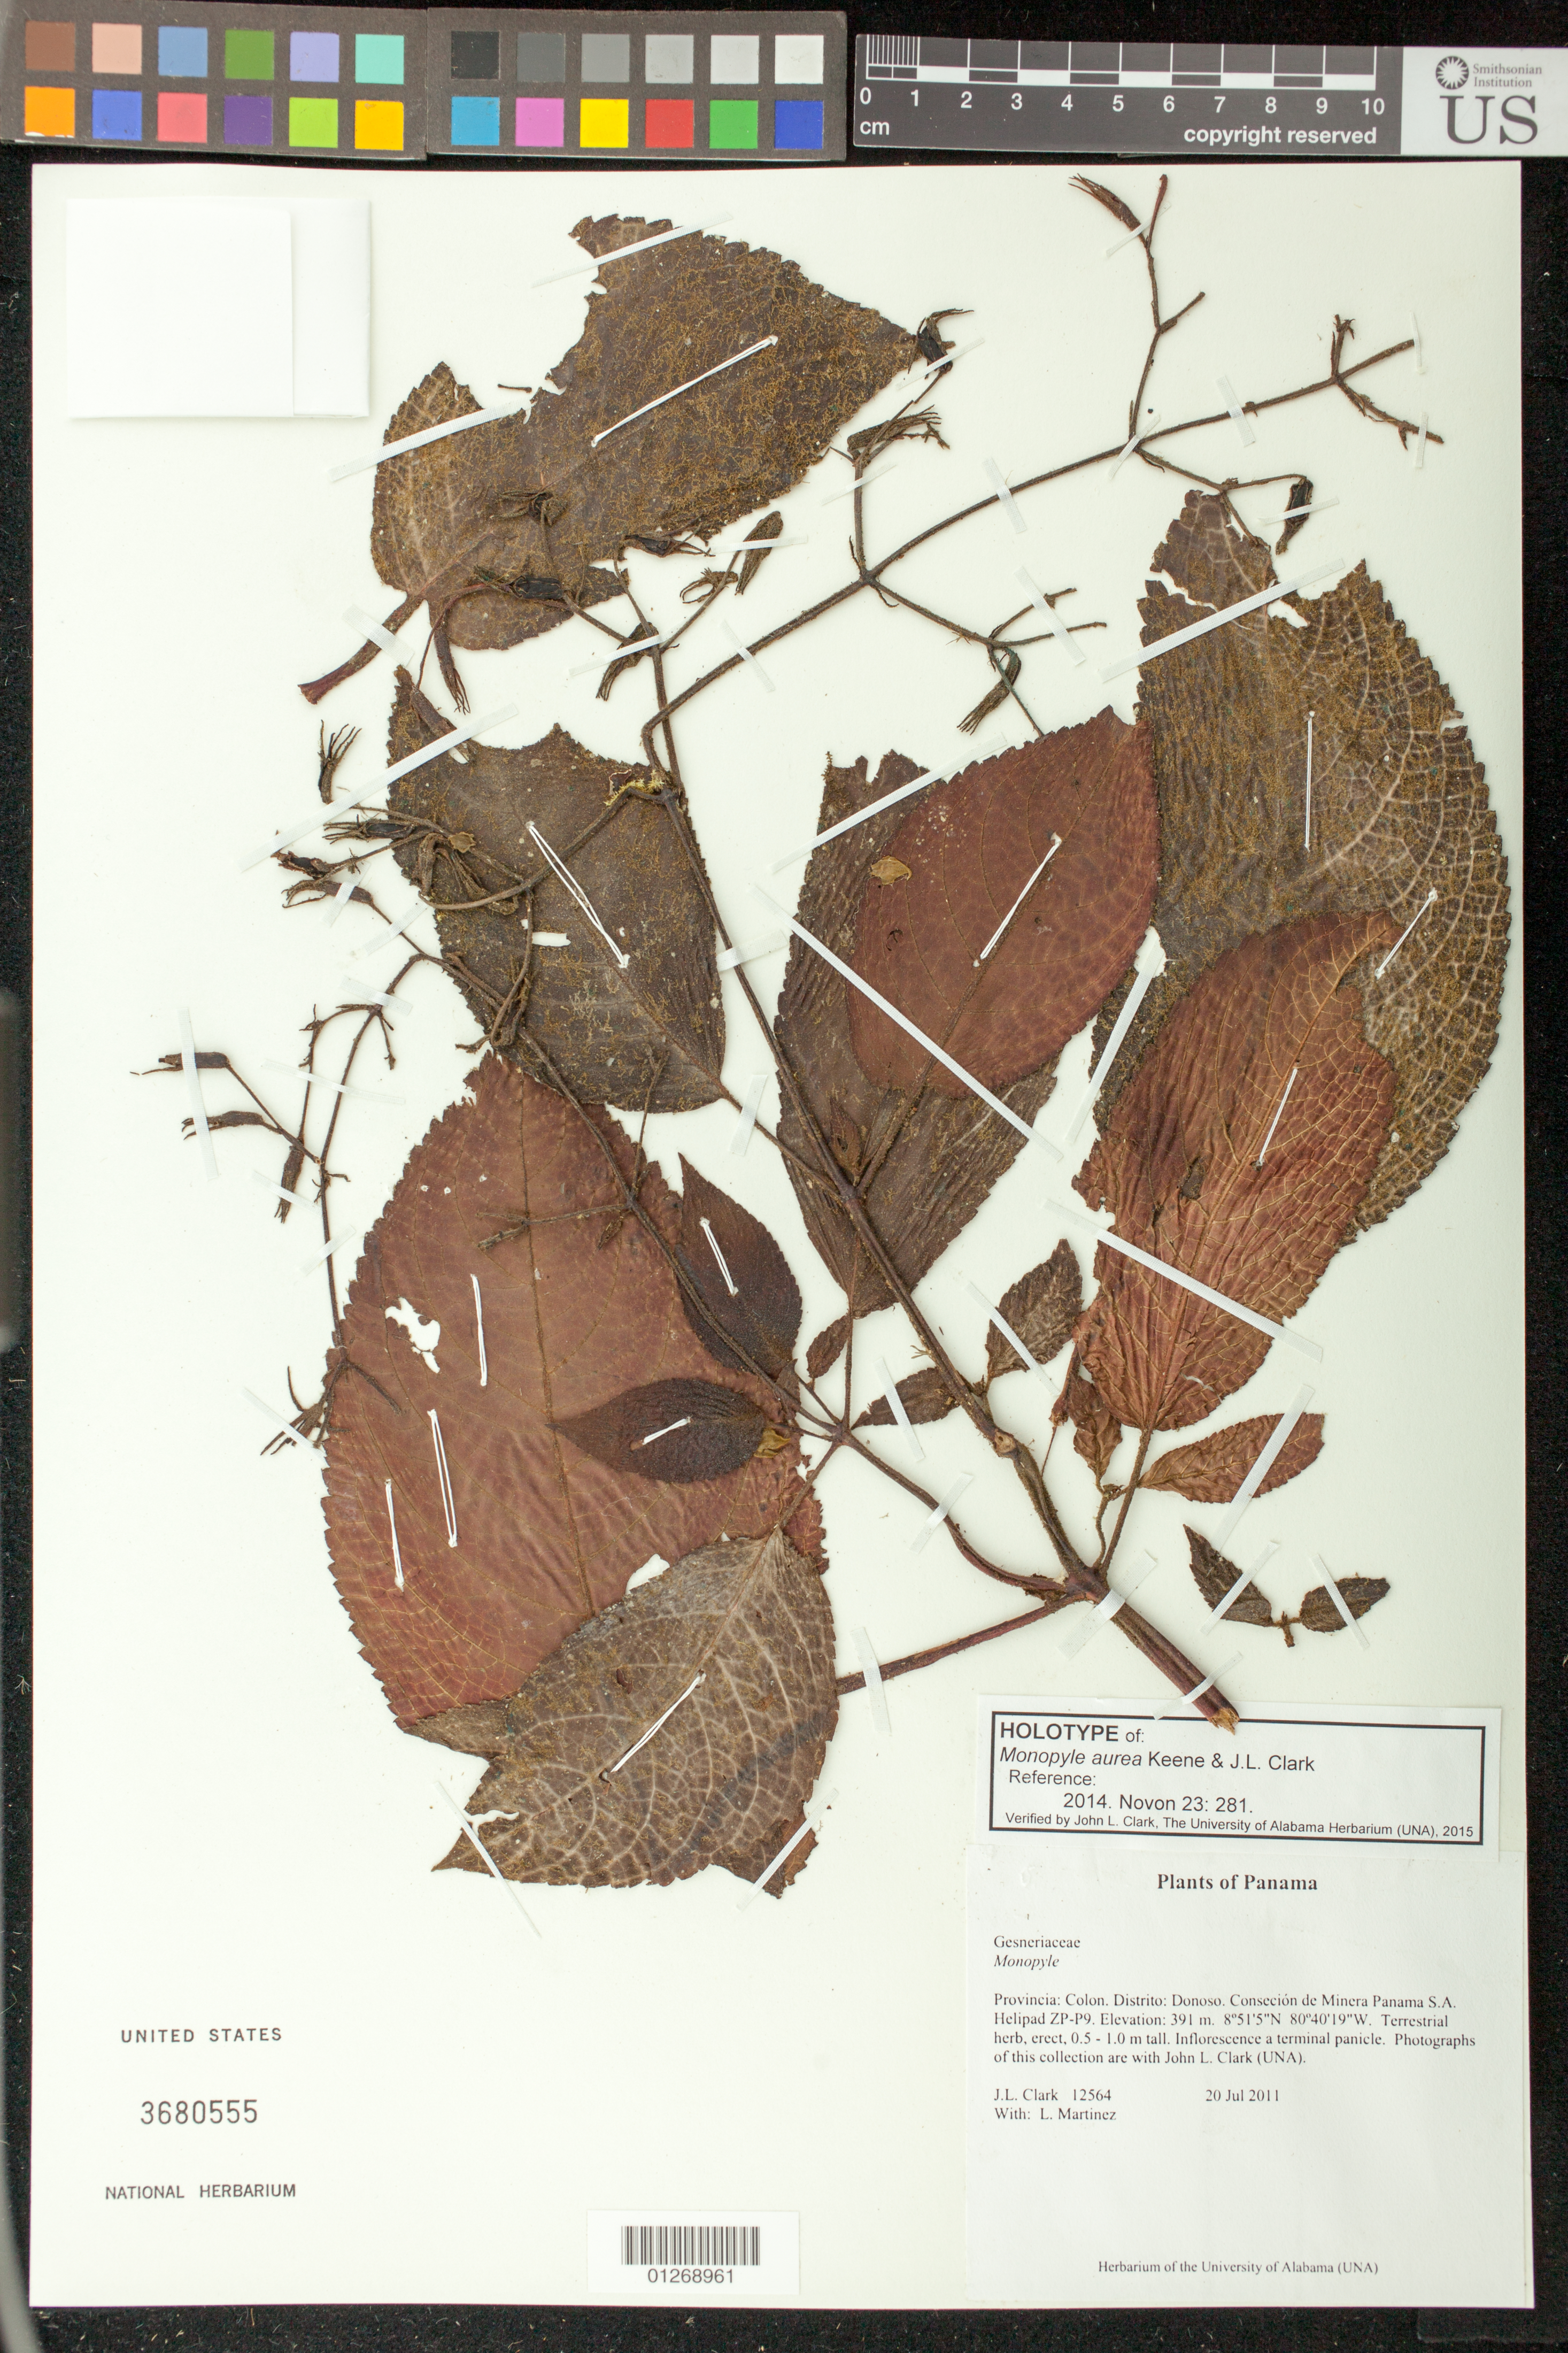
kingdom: Plantae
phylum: Tracheophyta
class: Magnoliopsida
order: Lamiales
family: Gesneriaceae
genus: Monopyle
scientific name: Monopyle aurea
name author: Keene & J.L. Clark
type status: Holotype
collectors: J. L. Clark & L. Martinez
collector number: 12564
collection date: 2011-07-20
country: Panama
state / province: Colón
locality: Provincia: Colon. Distrito: Donoso. Conseción de Minera Panama S.A. Helipad ZP-P9.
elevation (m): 391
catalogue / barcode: US 3680555